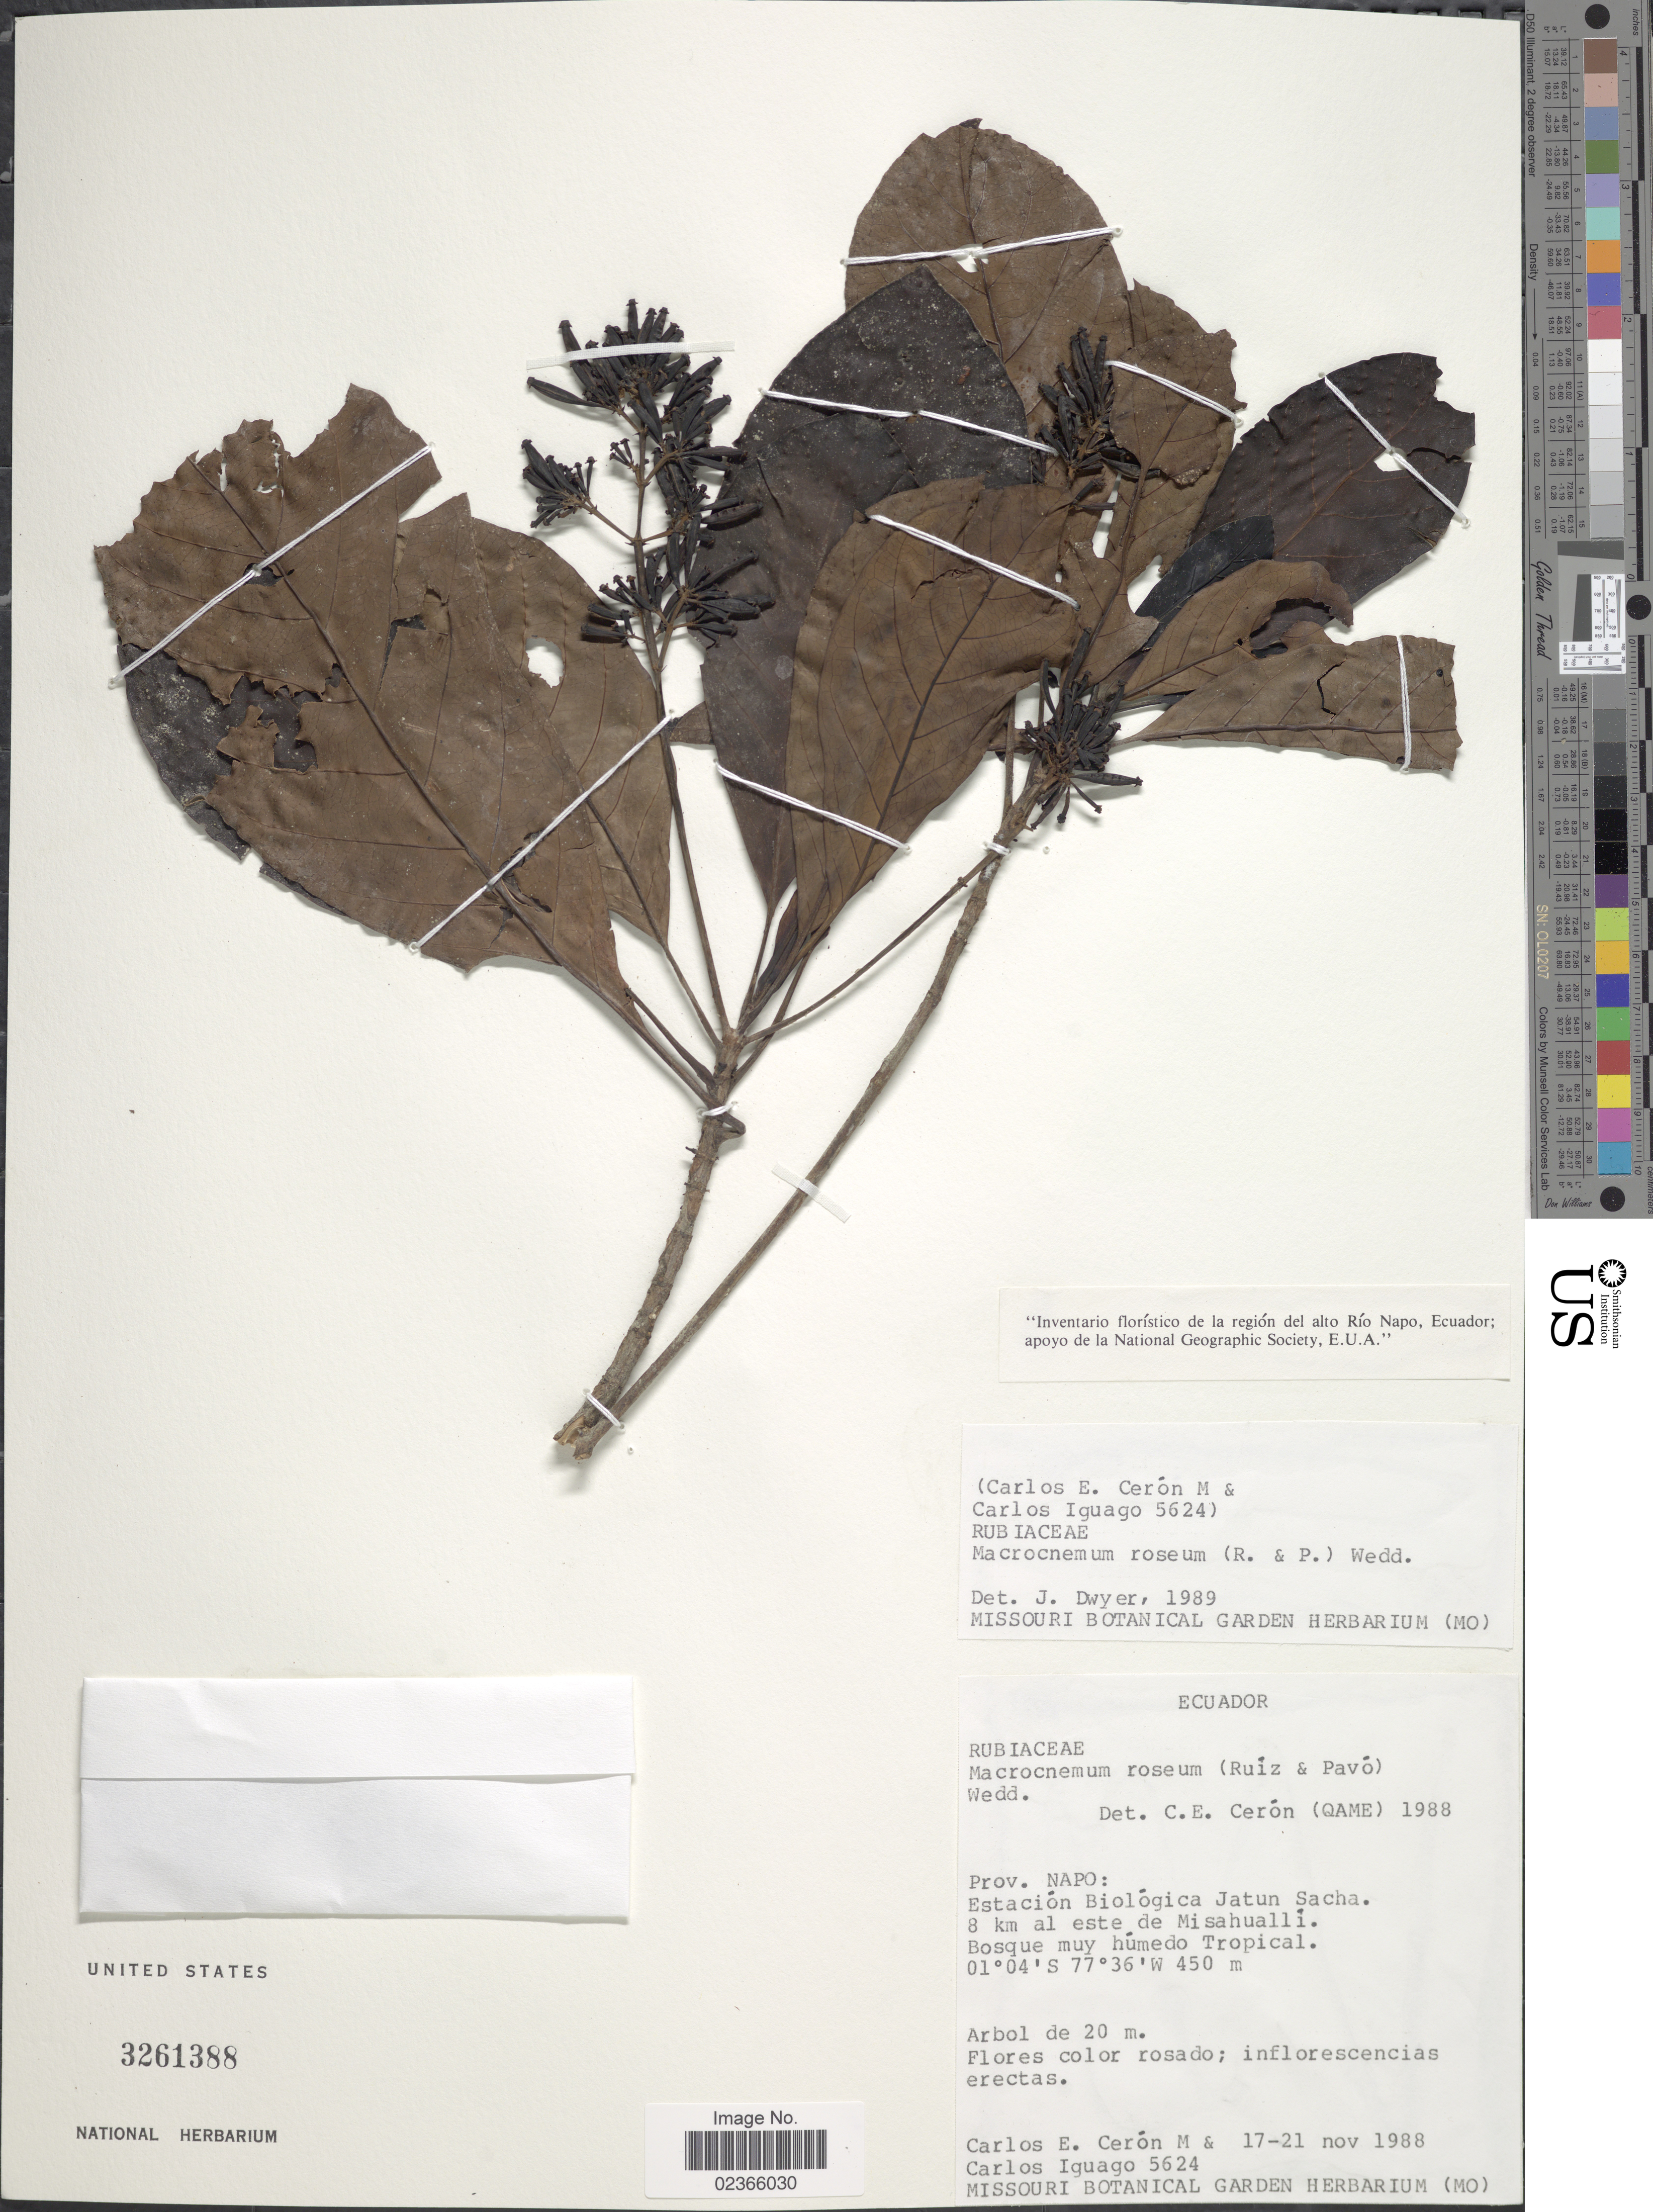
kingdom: Plantae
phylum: Tracheophyta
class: Magnoliopsida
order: Gentianales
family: Rubiaceae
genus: Macrocnemum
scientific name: Macrocnemum roseum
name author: Wedd.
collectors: C. E. Cerón M. & C. Iguago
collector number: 5624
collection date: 1988-11-17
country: Ecuador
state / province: Napo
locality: Prov. Napo: Estacion Biologica Jatun Sacha, 8 km al este de Misahualli. Bosque muy humedo Tropical.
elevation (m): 450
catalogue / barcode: US 3261388